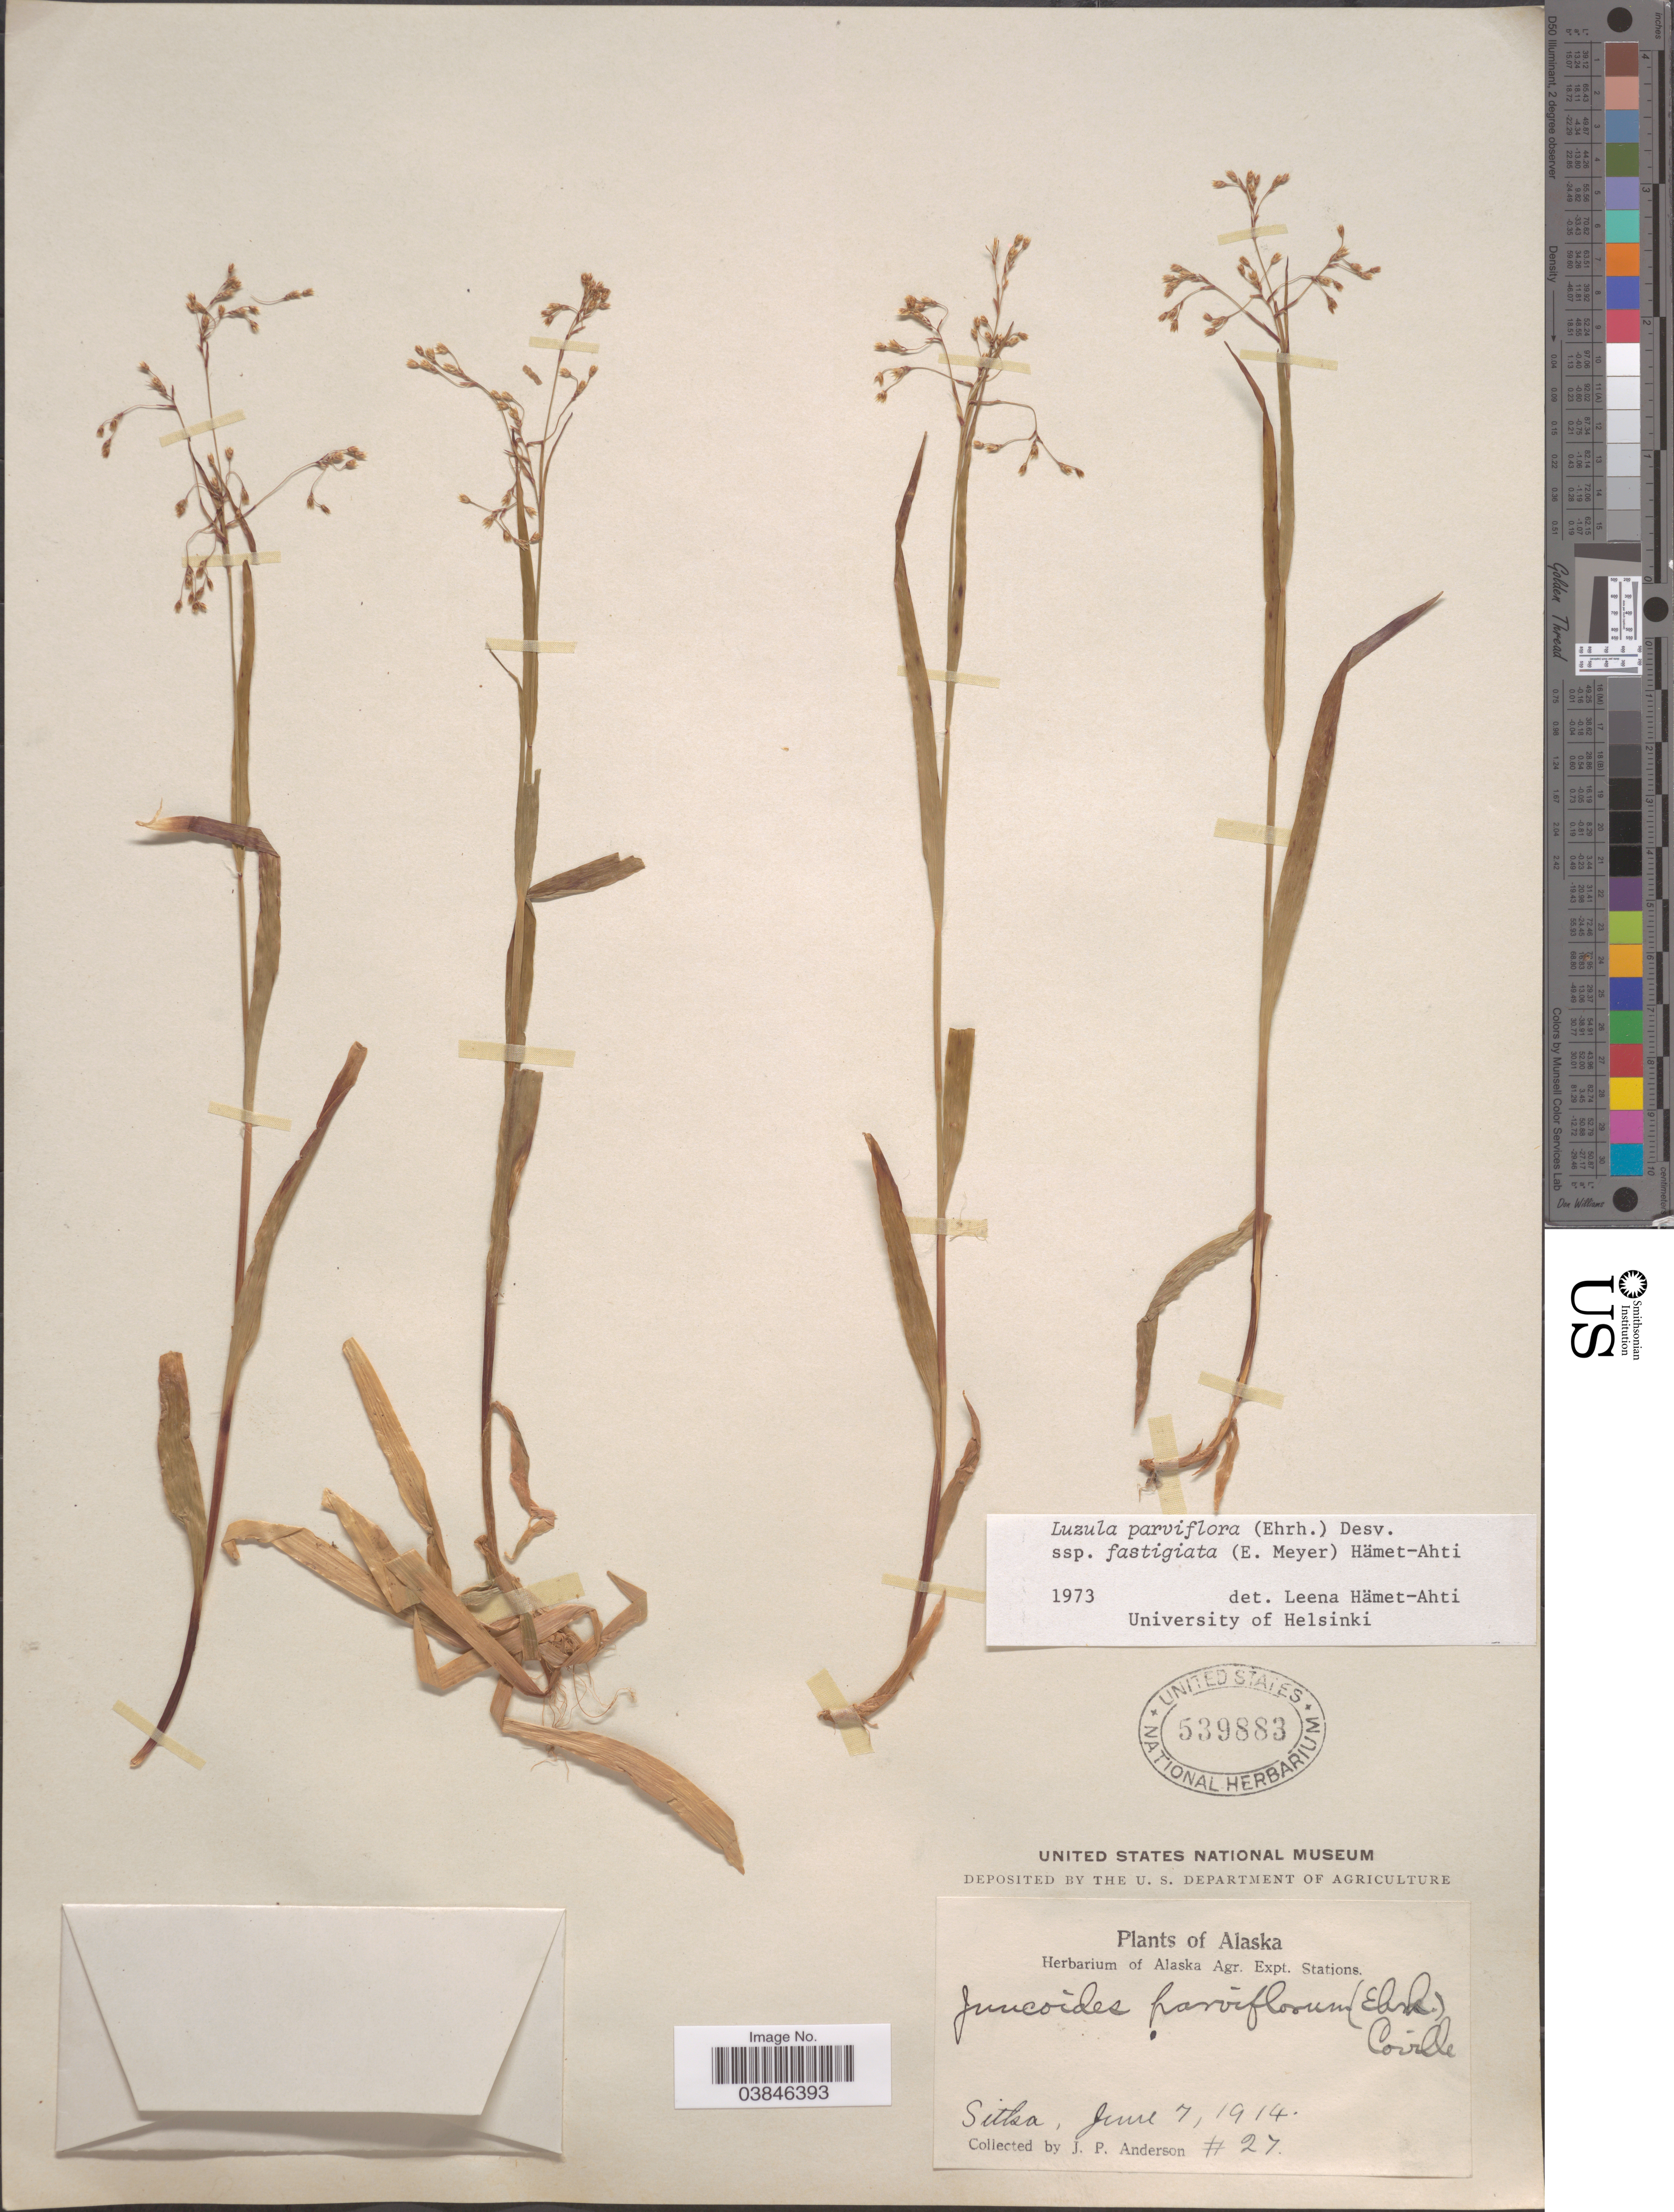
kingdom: Plantae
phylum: Tracheophyta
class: Liliopsida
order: Poales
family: Juncaceae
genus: Luzula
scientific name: Luzula parviflora subsp. fastigiata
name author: Buchenau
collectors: J. P. Anderson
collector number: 27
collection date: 1914-06-07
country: United States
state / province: Alaska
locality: Sitka.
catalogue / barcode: US 539883